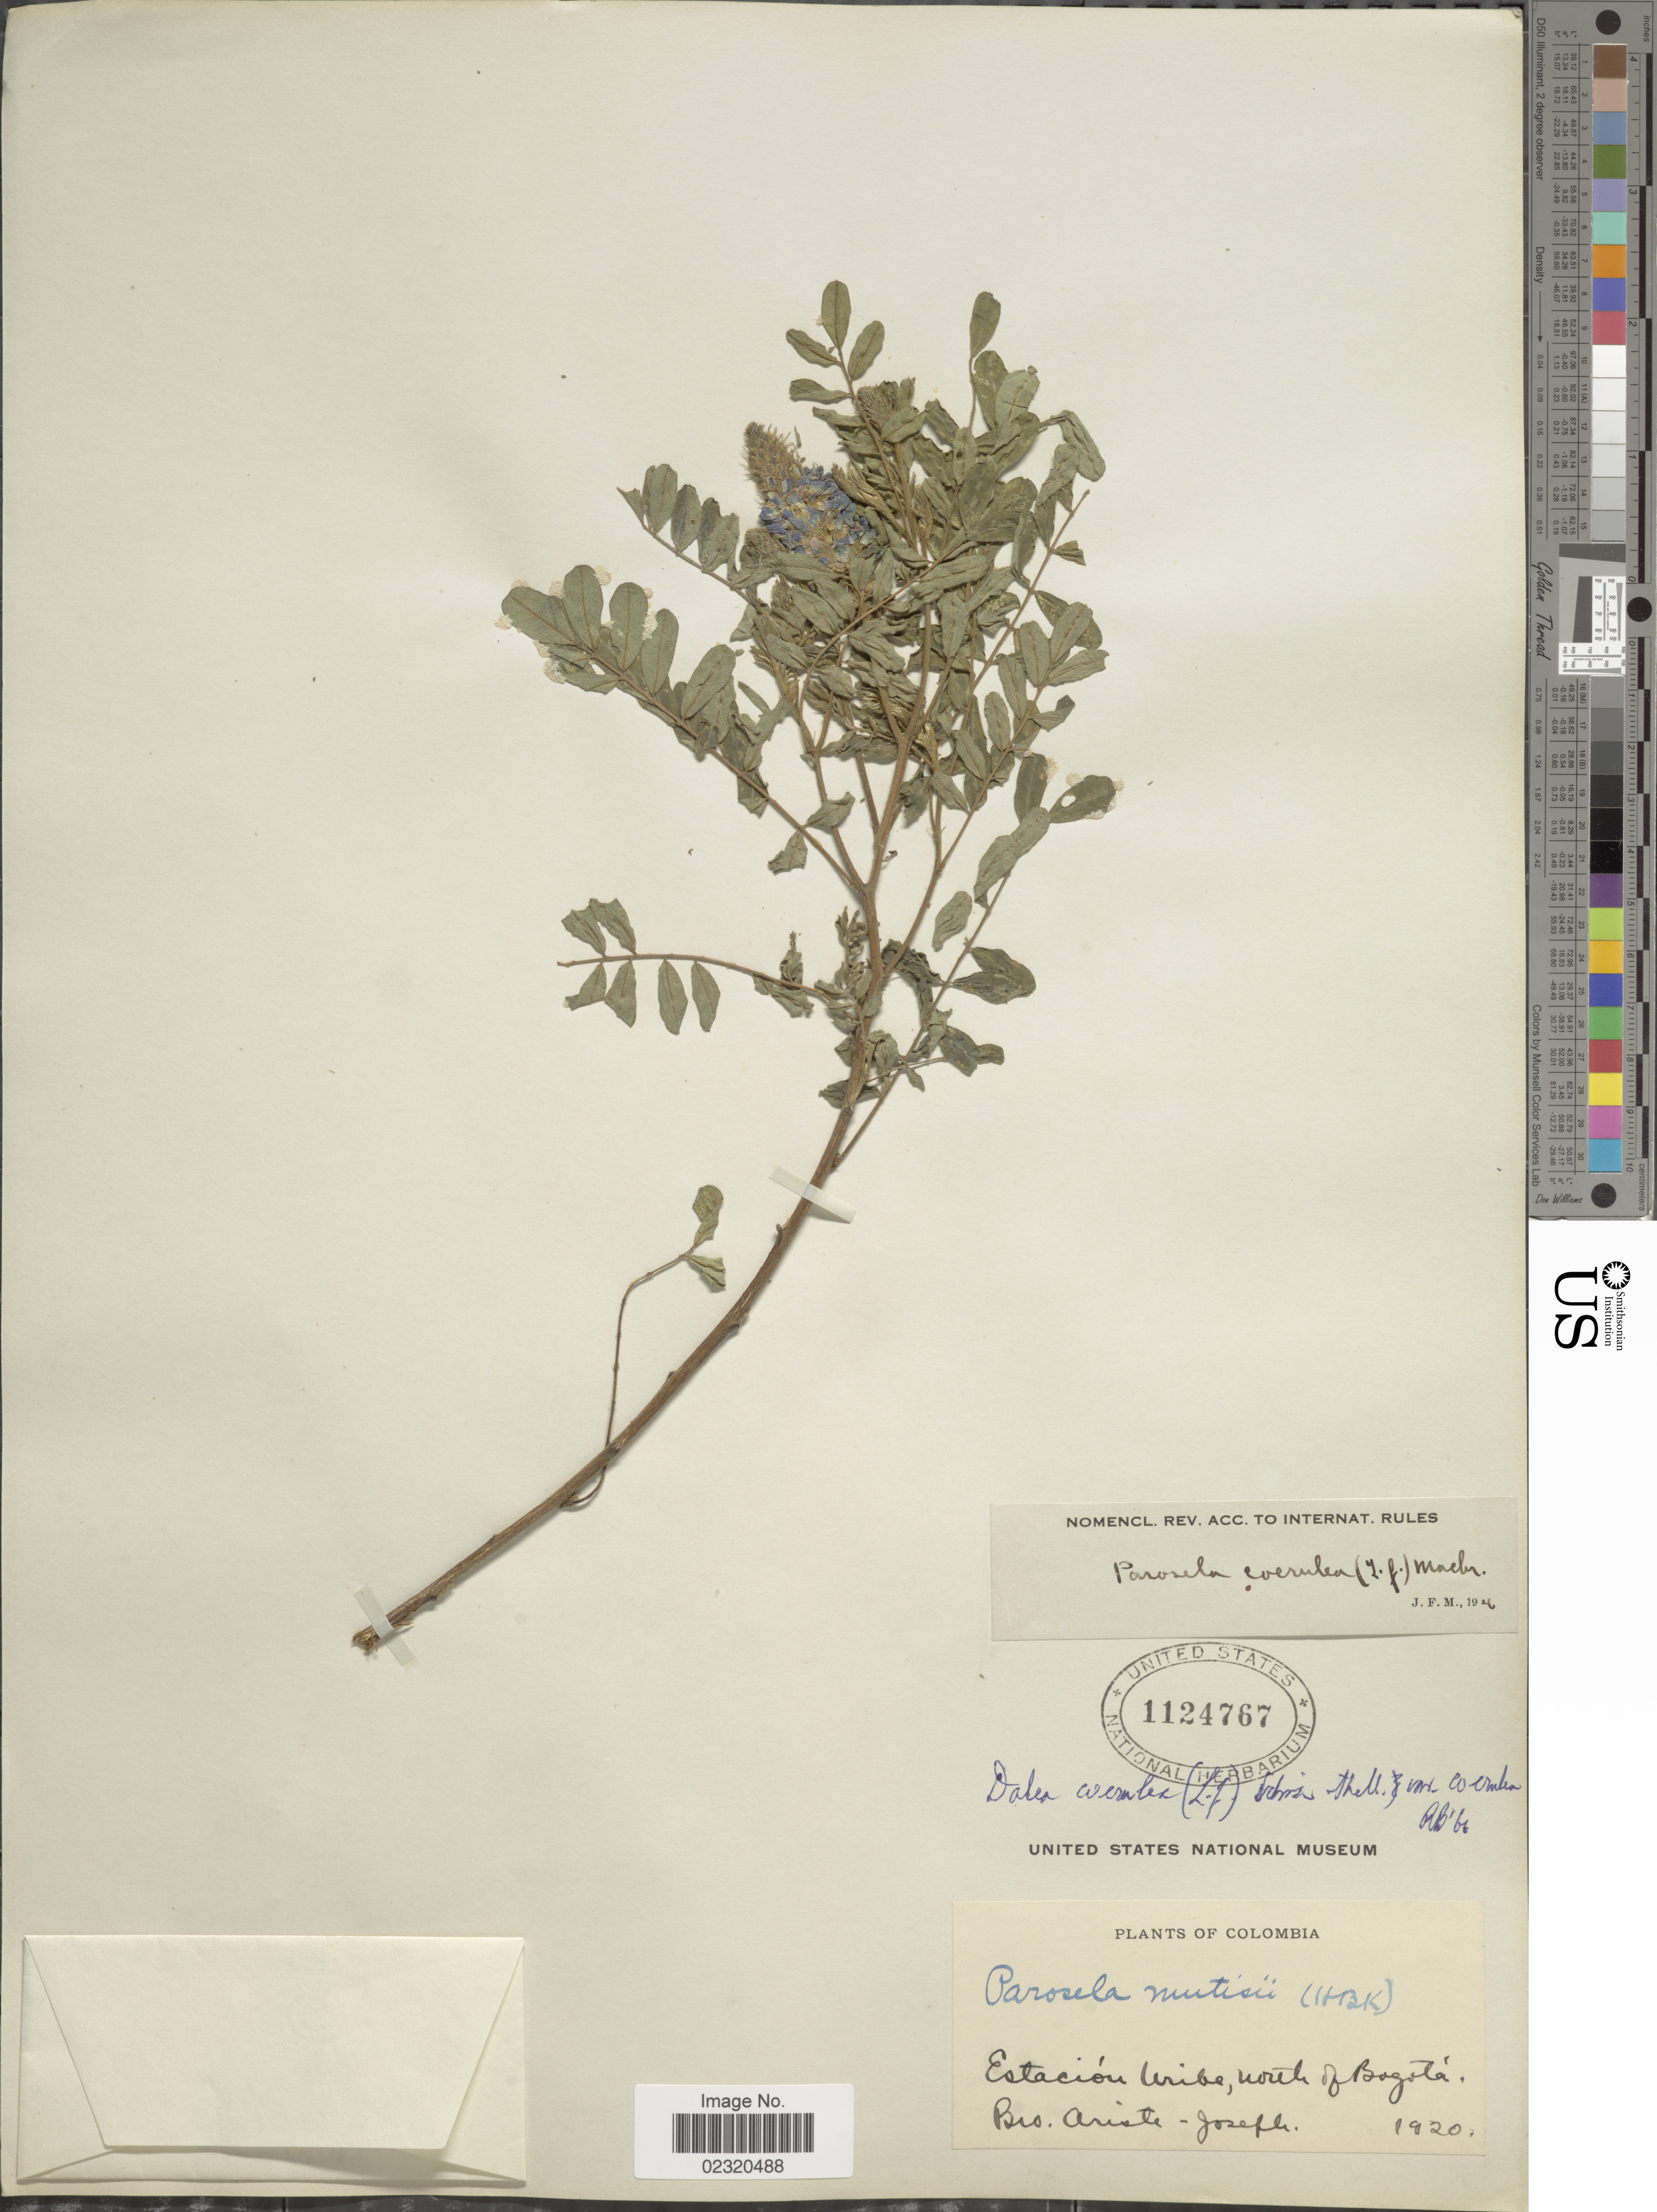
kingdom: Plantae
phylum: Tracheophyta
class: Magnoliopsida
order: Fabales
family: Fabaceae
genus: Dalea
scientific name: Dalea coerulea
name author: (L. f.) Schinz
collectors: Bro. Ariste-Joseph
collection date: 1920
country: Colombia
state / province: Bogota D.C.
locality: Estacion Uribe, North of Bogota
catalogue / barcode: US 1124767